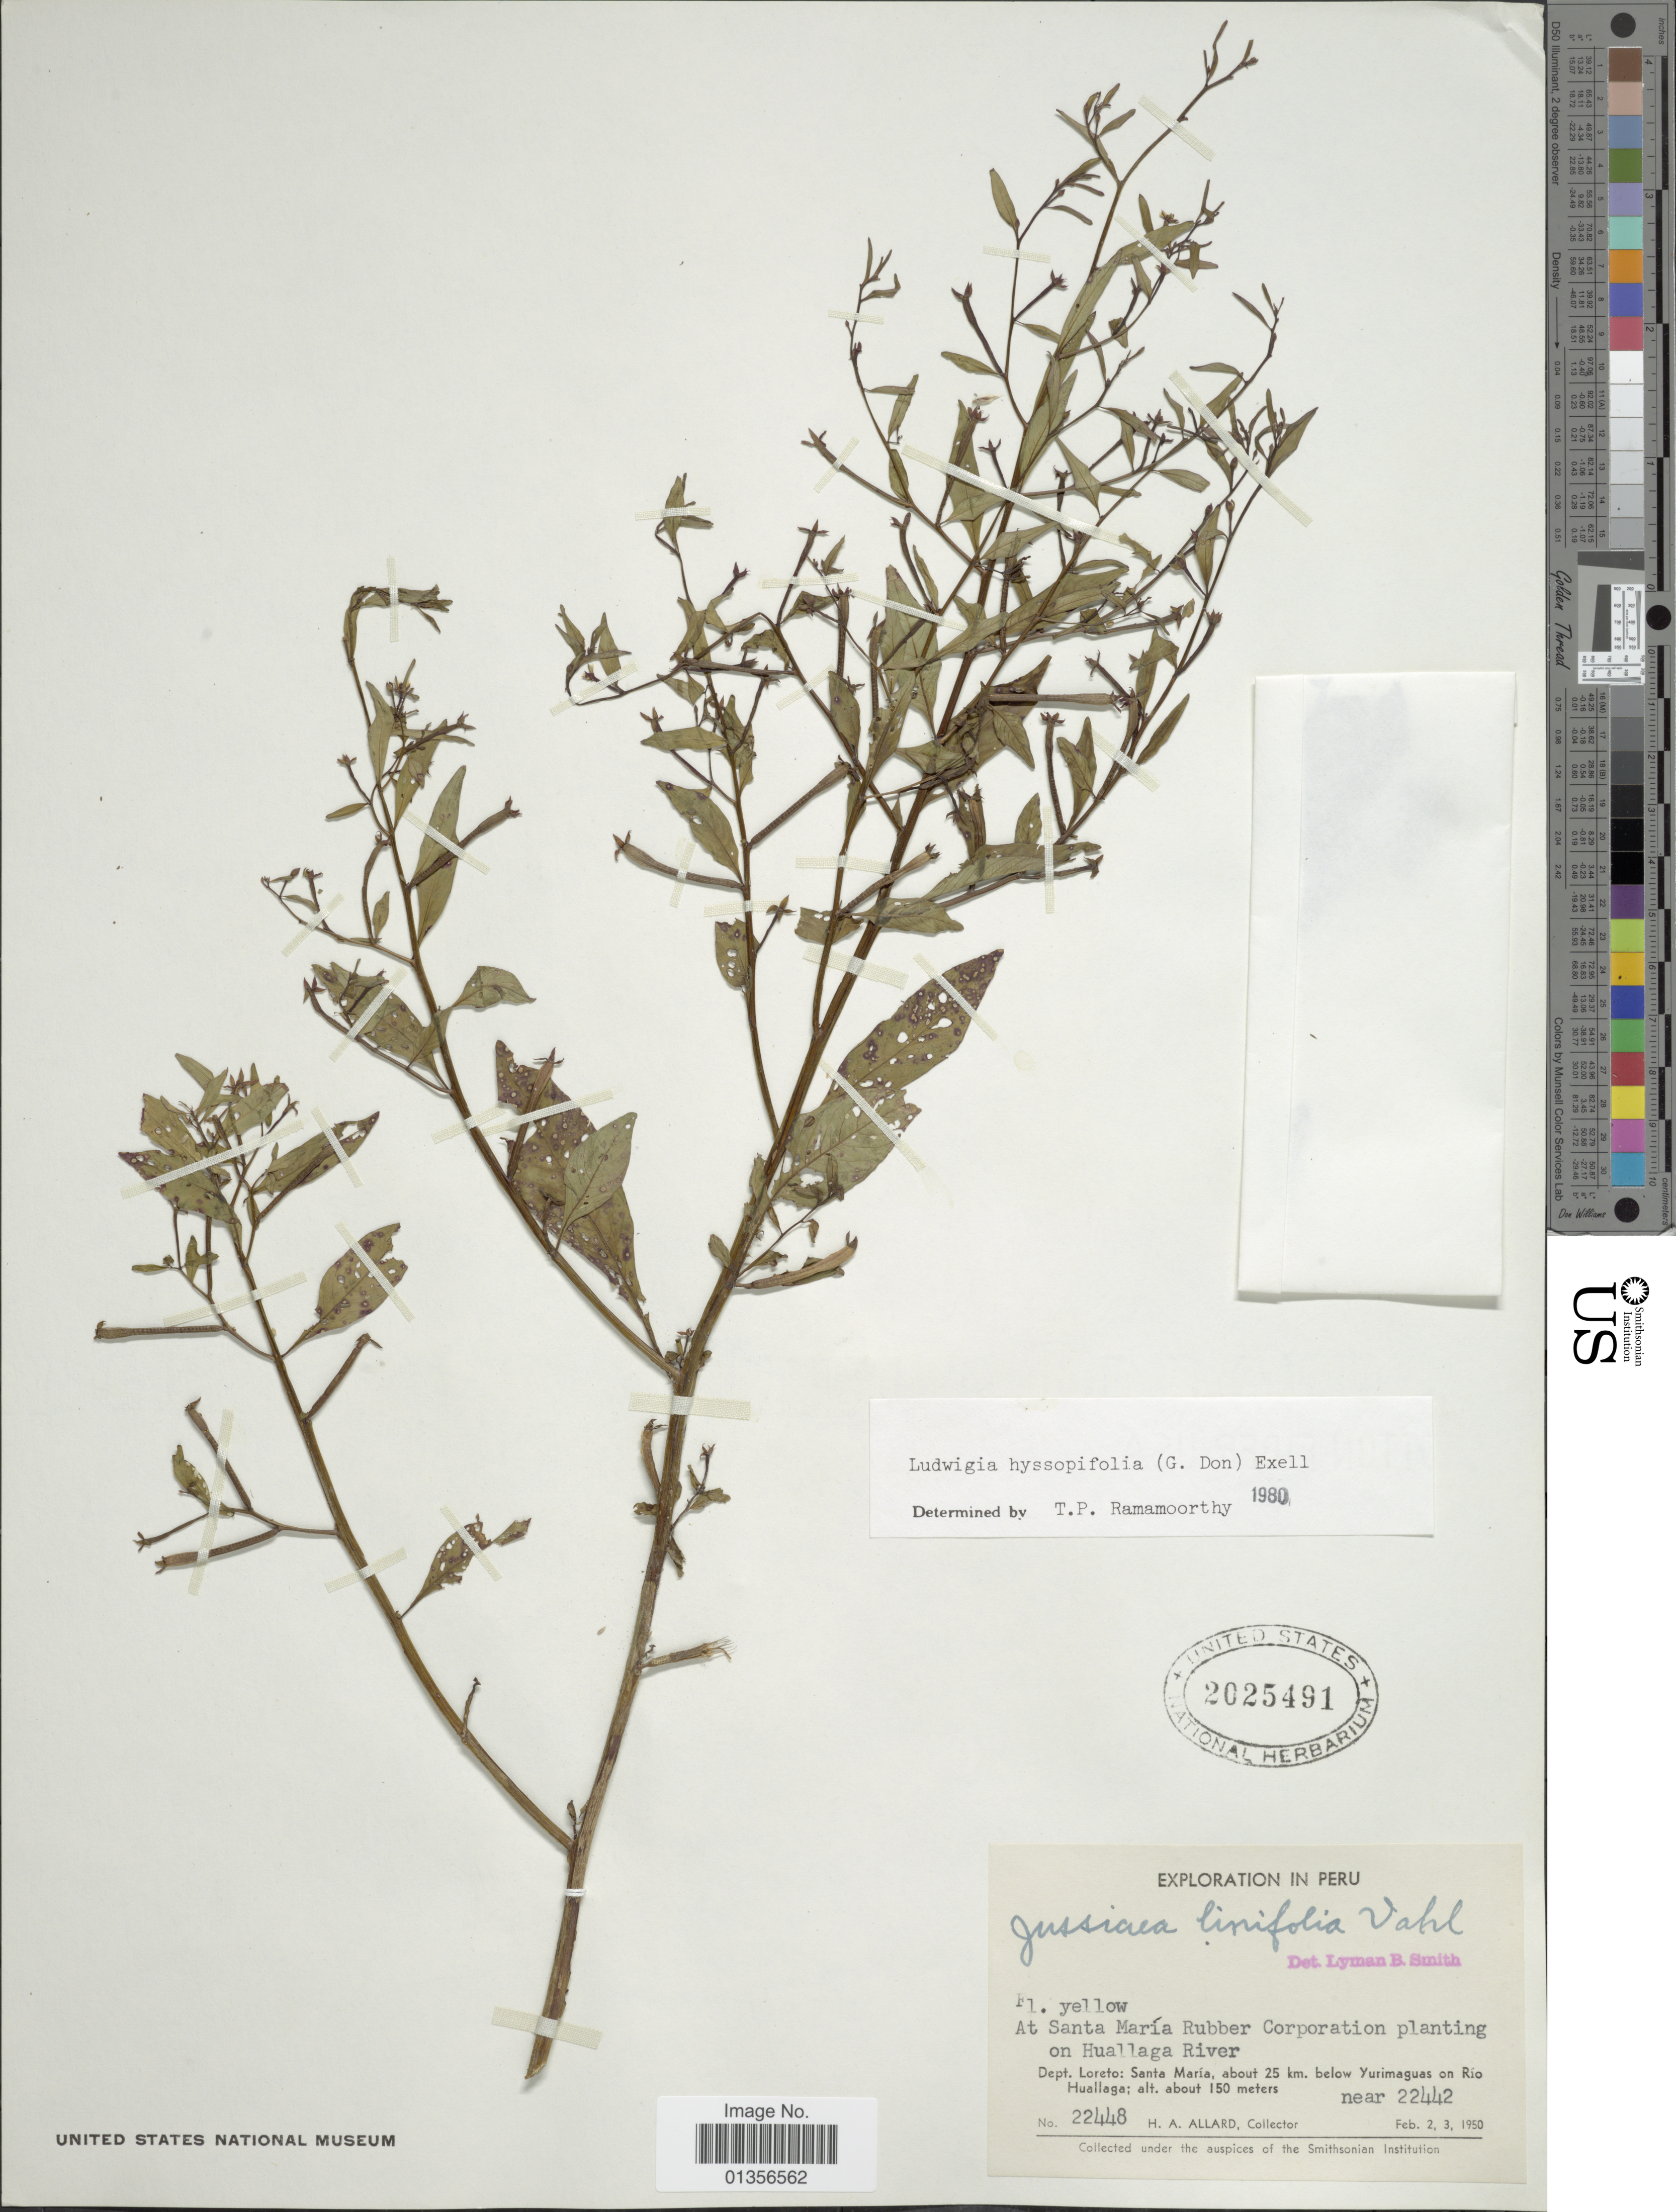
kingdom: Plantae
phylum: Tracheophyta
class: Magnoliopsida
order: Myrtales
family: Onagraceae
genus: Ludwigia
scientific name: Ludwigia hyssopifolia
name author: (G. Don) Exell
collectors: H. A. Allard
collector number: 22448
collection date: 1950-02-02/1950-02-03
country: Peru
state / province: Loreto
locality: At Santa María Rubber Corporation planting on Huallaga River. Santa Maria, about 25 km. below Yurimaguas on Río Huallaga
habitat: on river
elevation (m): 150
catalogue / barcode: US 2025491